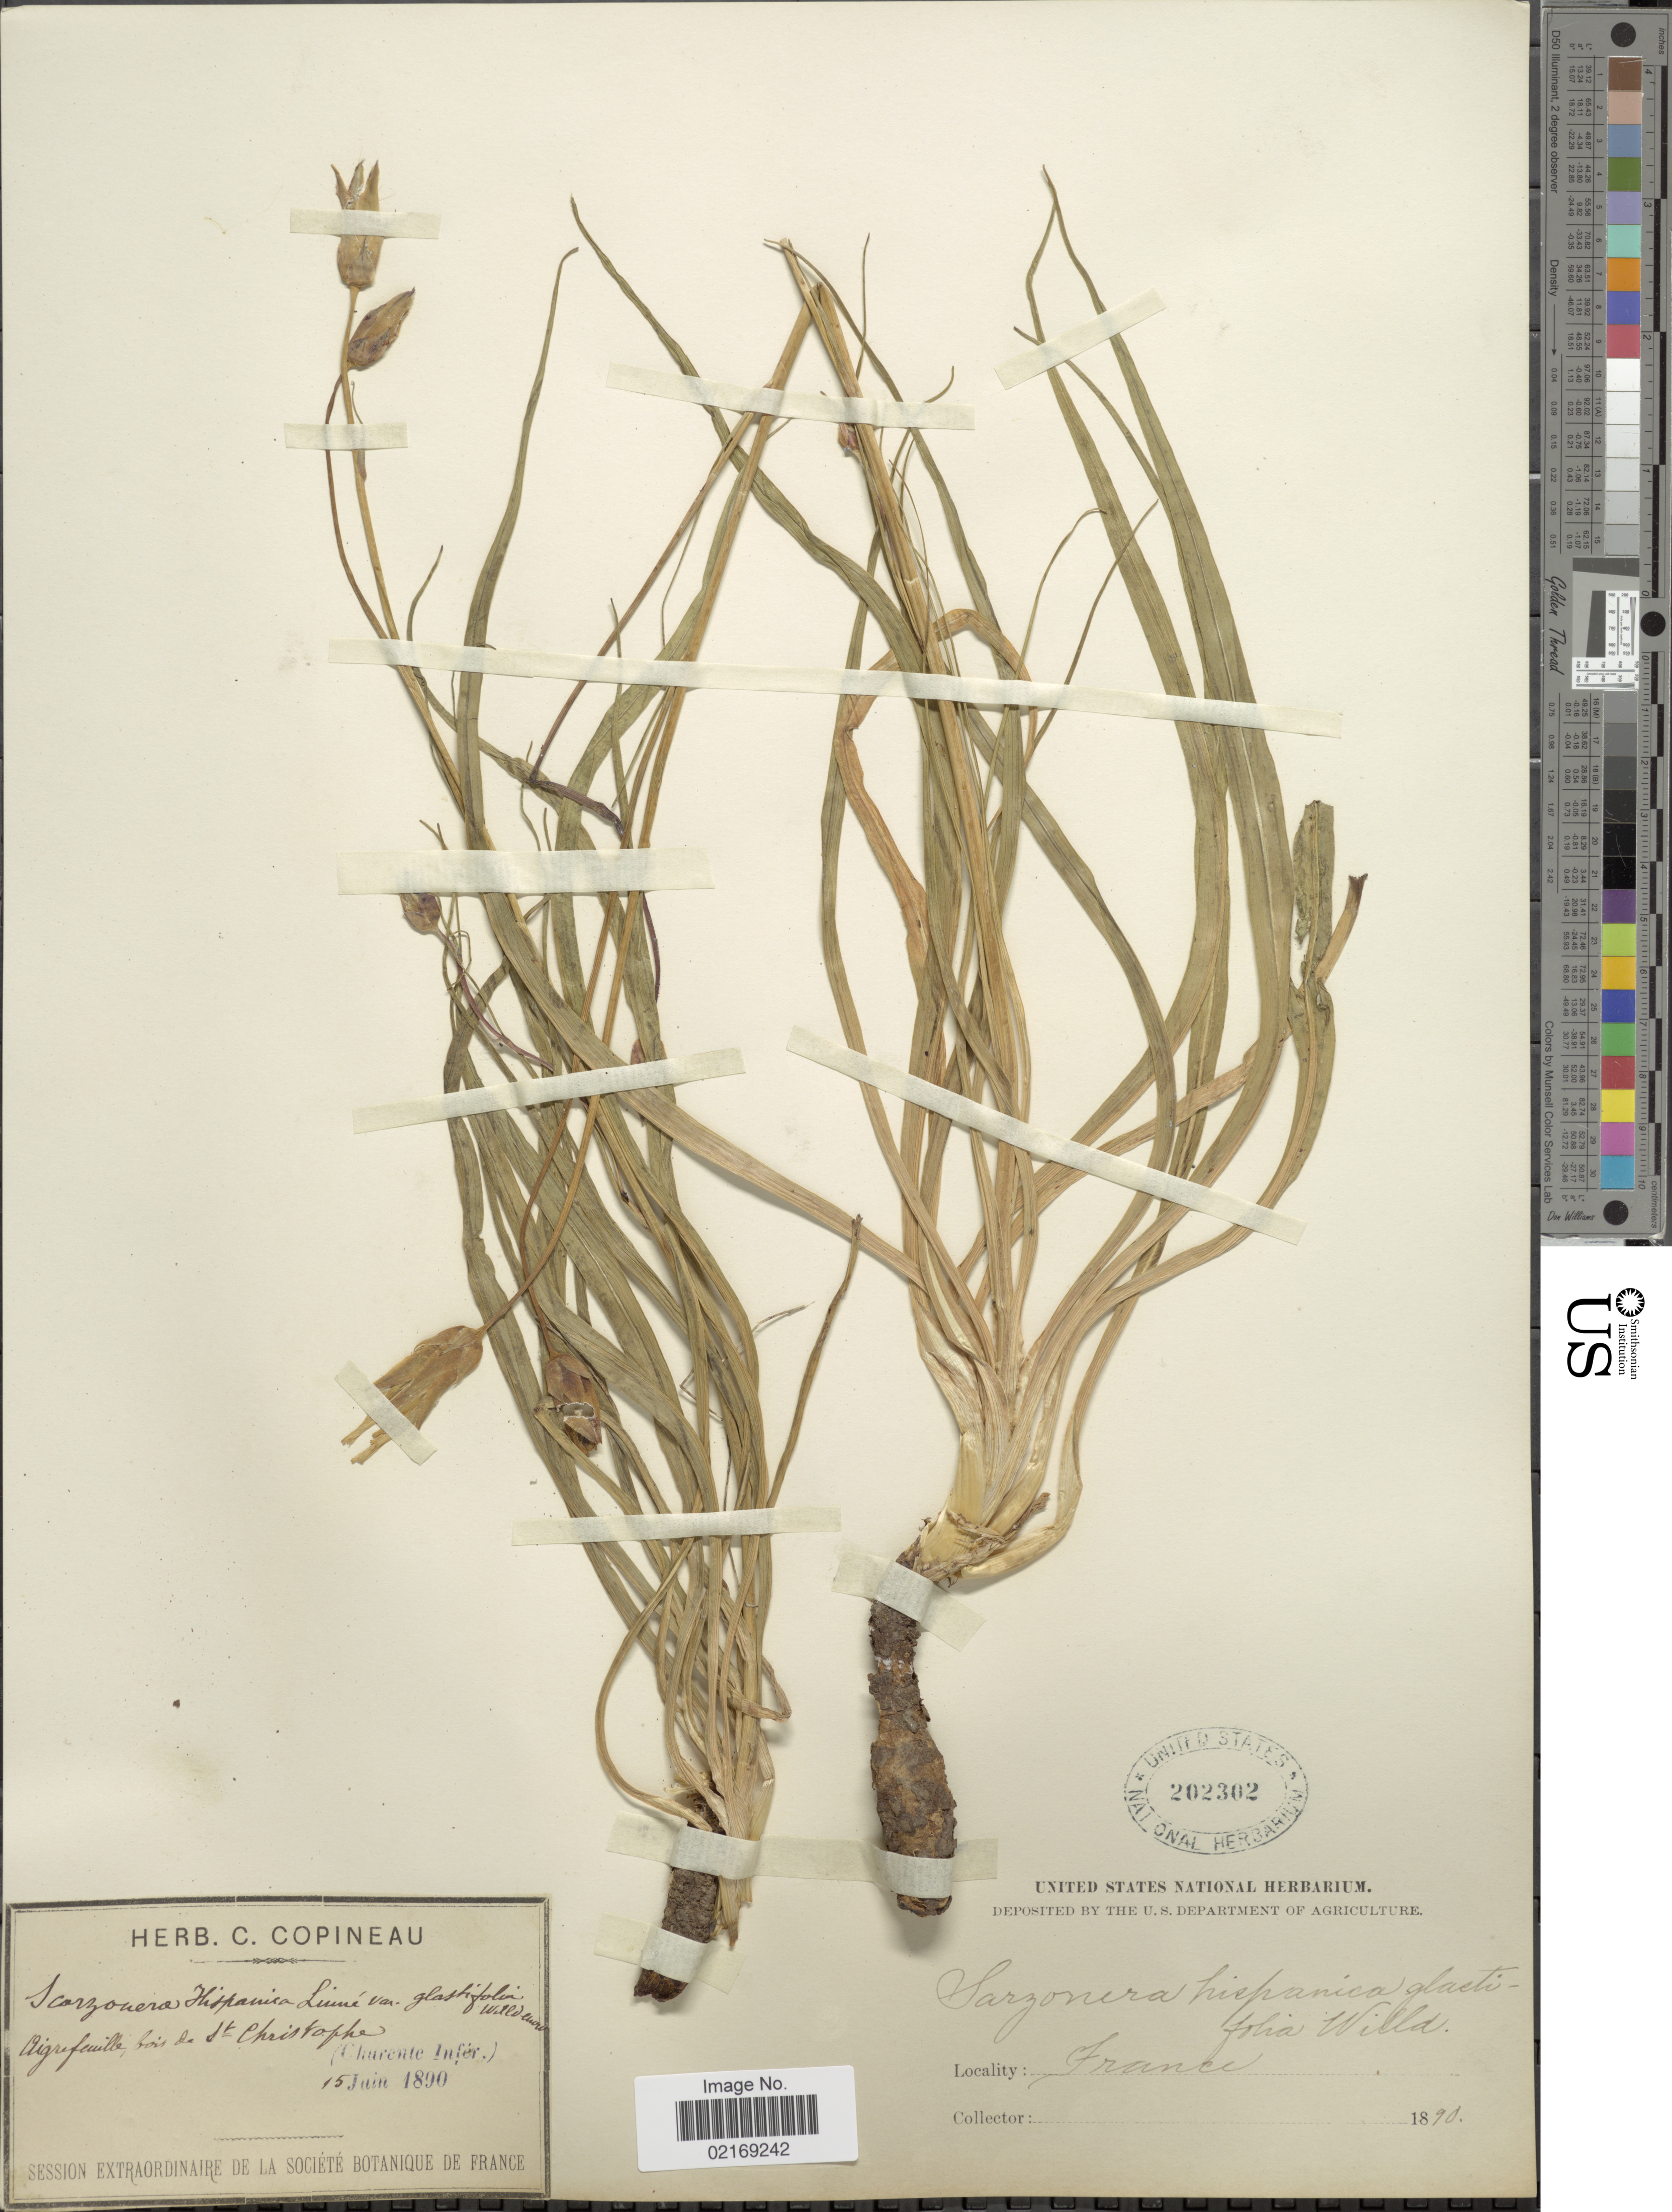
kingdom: Plantae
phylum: Tracheophyta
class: Magnoliopsida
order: Asterales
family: Asteraceae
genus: Scorzonera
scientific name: Scorzonera hispanica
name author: L.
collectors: ex herb. C. Copineau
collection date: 1890-06-15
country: France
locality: Aigrefeuille bois de St Christophe (Charente Infer.)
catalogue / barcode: US 202302